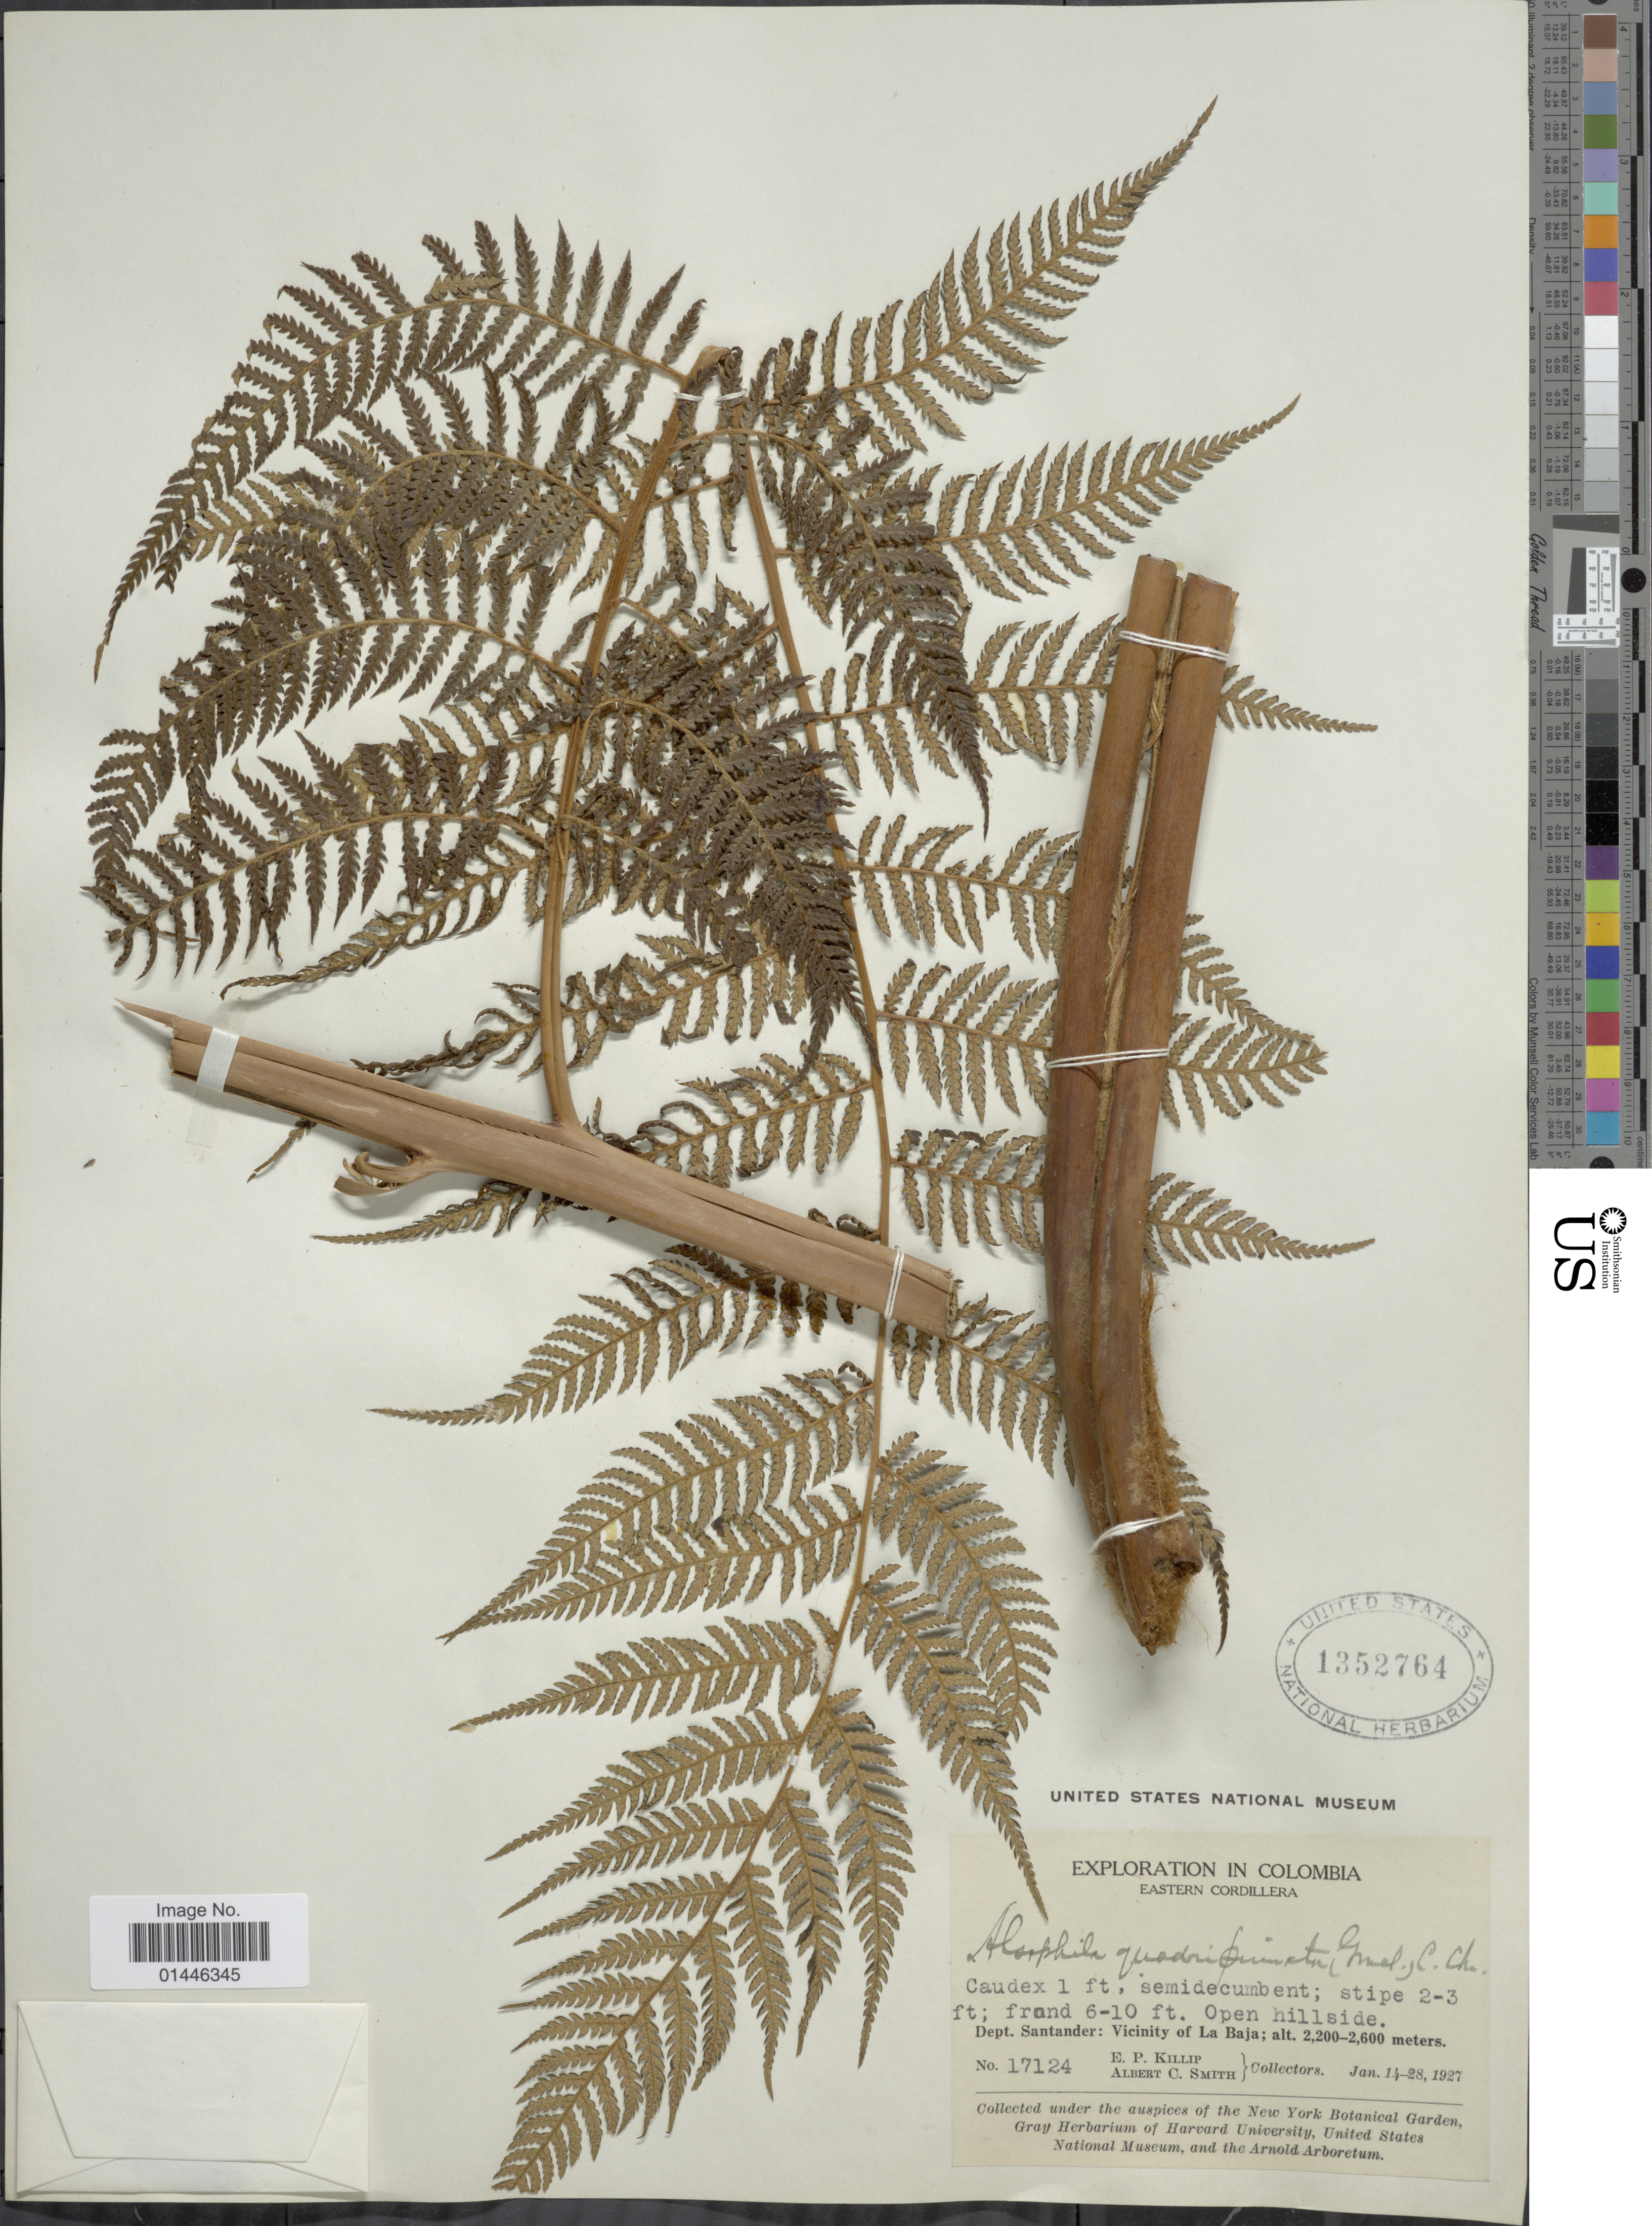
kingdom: Plantae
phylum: Tracheophyta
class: Polypodiopsida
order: Cyatheales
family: Dicksoniaceae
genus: Lophosoria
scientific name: Lophosoria quadripinnata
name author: (J.F. Gmel.) C. Chr.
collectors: E. P. Killip & A. C. Smith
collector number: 17124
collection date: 1927-01-14/1927-01-28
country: Colombia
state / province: Santander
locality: Vicinity of La Baja. Eastern Cordillera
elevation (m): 2200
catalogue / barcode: US 1352764